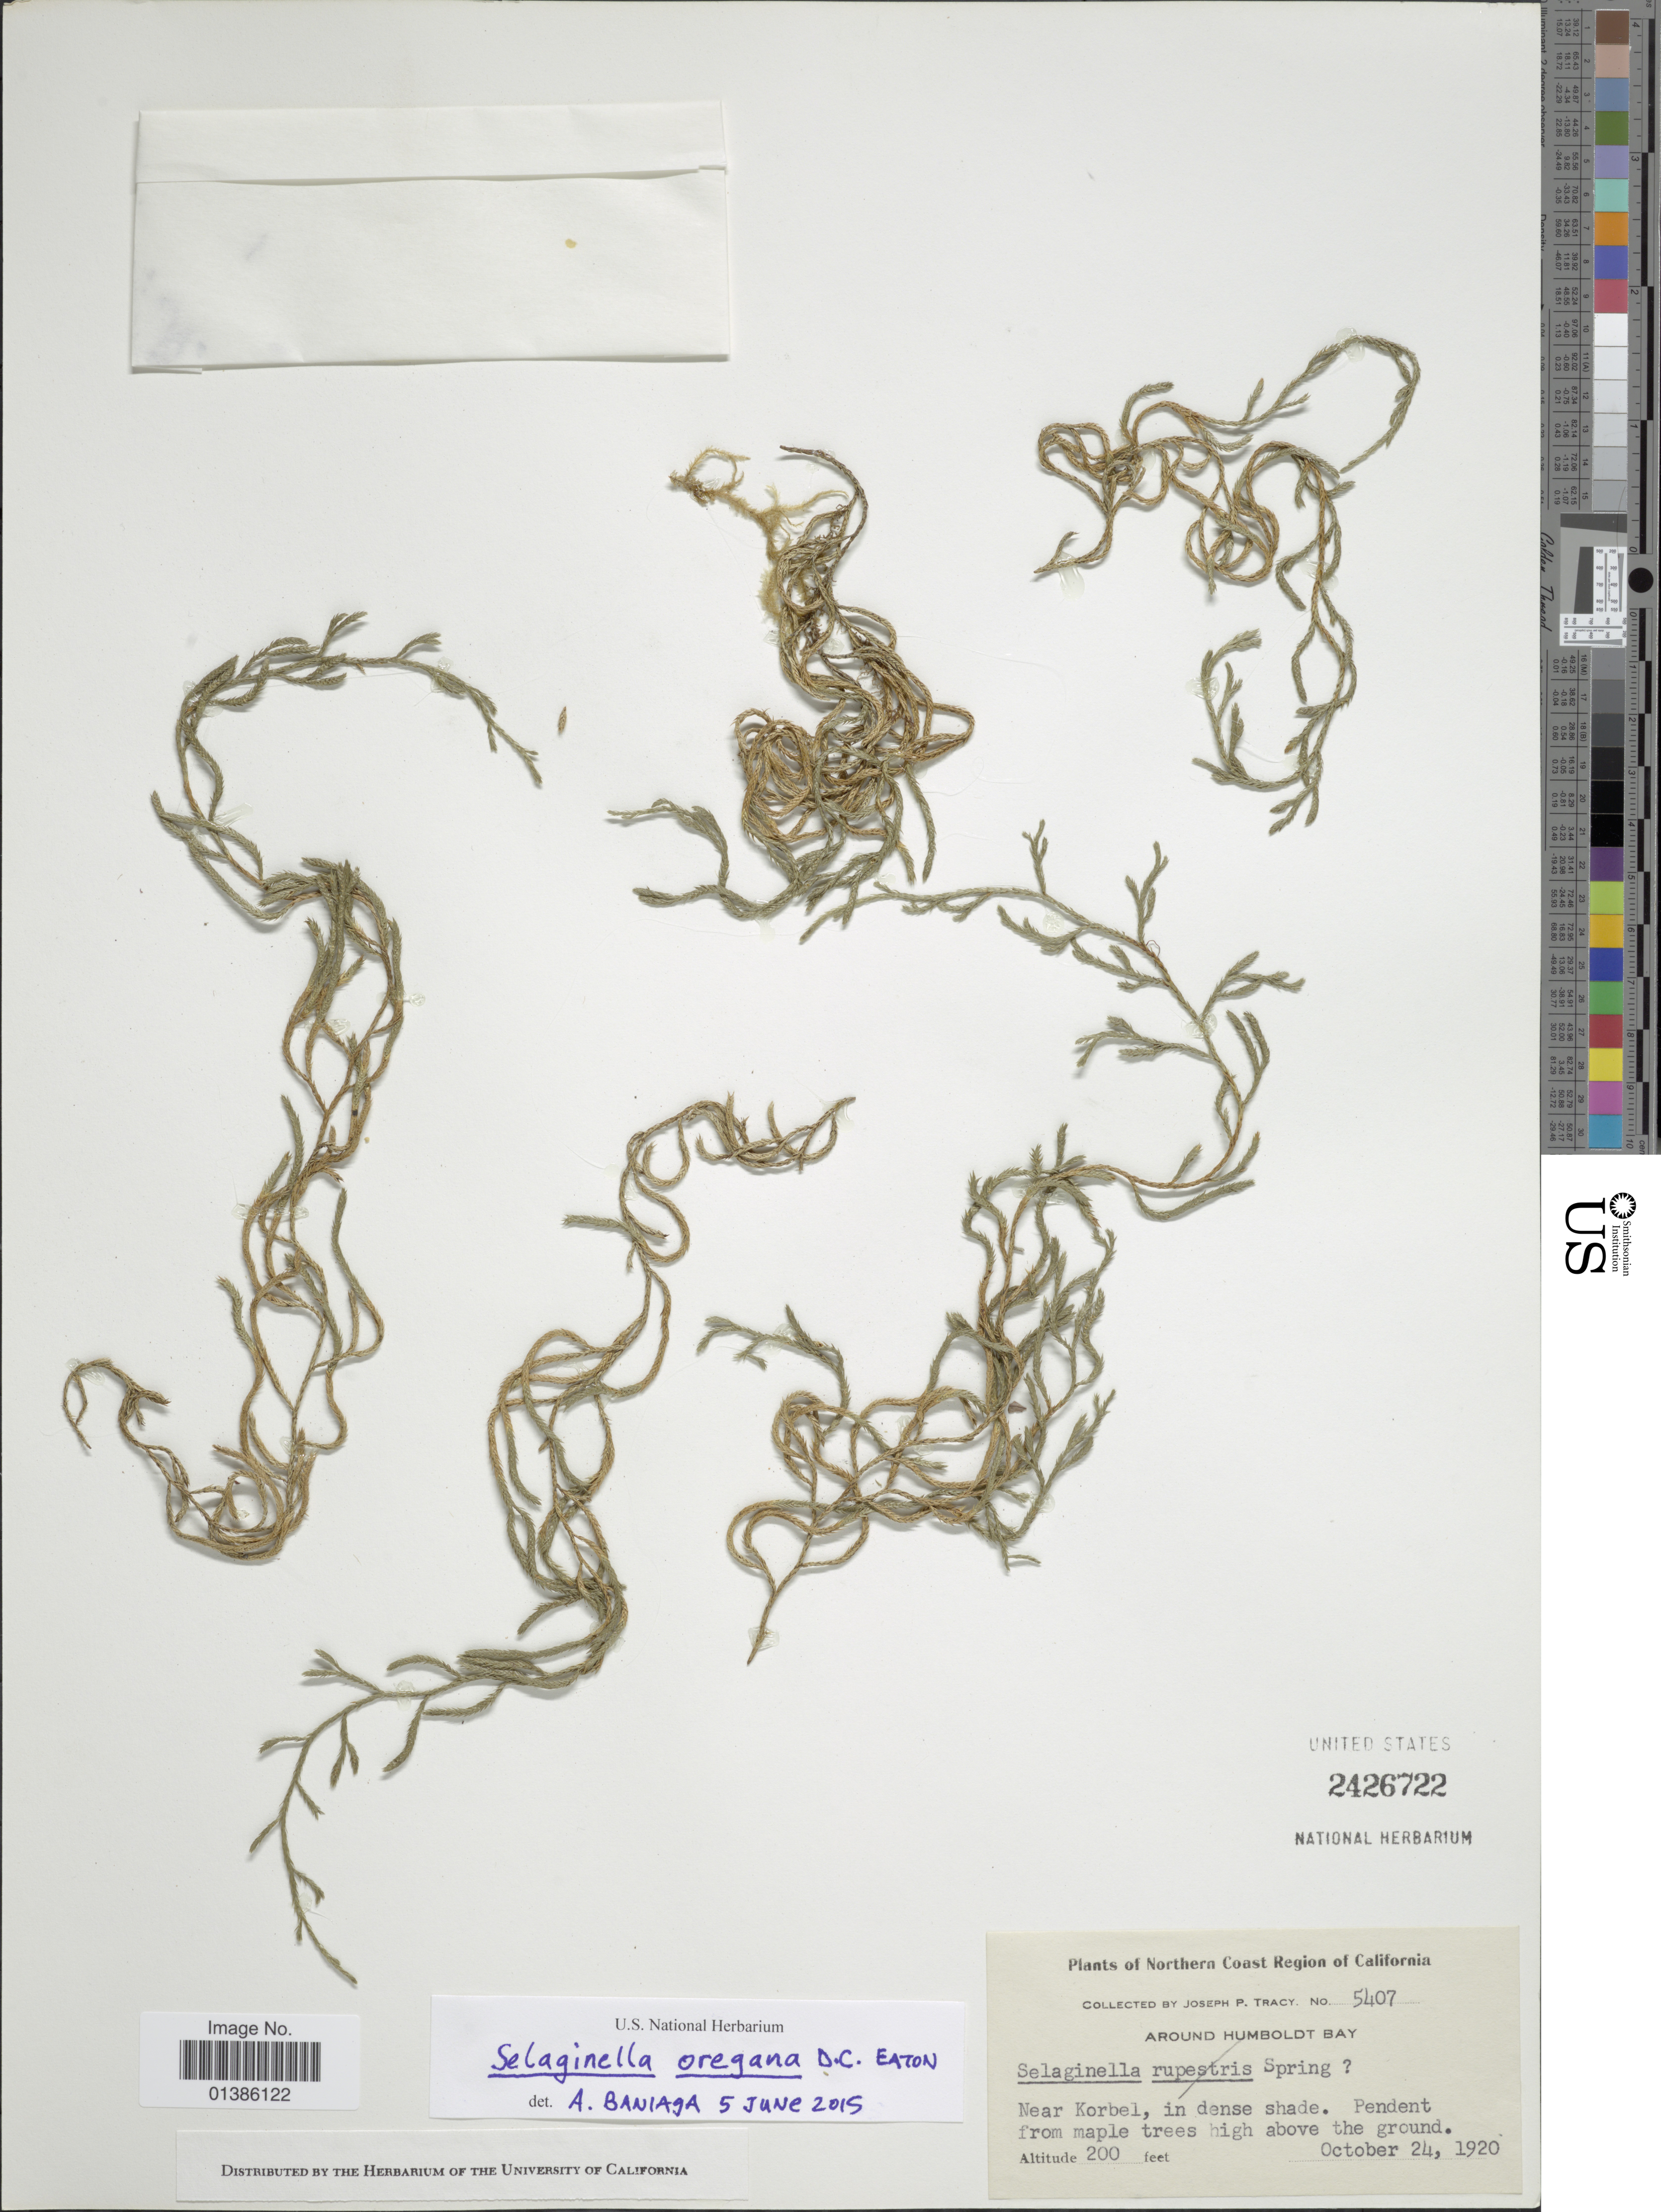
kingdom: Plantae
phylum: Tracheophyta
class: Lycopodiopsida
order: Selaginellales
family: Selaginellaceae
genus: Selaginella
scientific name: Selaginella oregana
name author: D.C. Eaton ex S. Watson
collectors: J. Tracy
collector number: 5407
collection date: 1920-10-24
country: United States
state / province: California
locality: Northern Coast Region of California. Around Humboldt Bay. Near Korbel, in dense shade.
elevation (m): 61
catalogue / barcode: US 2426722